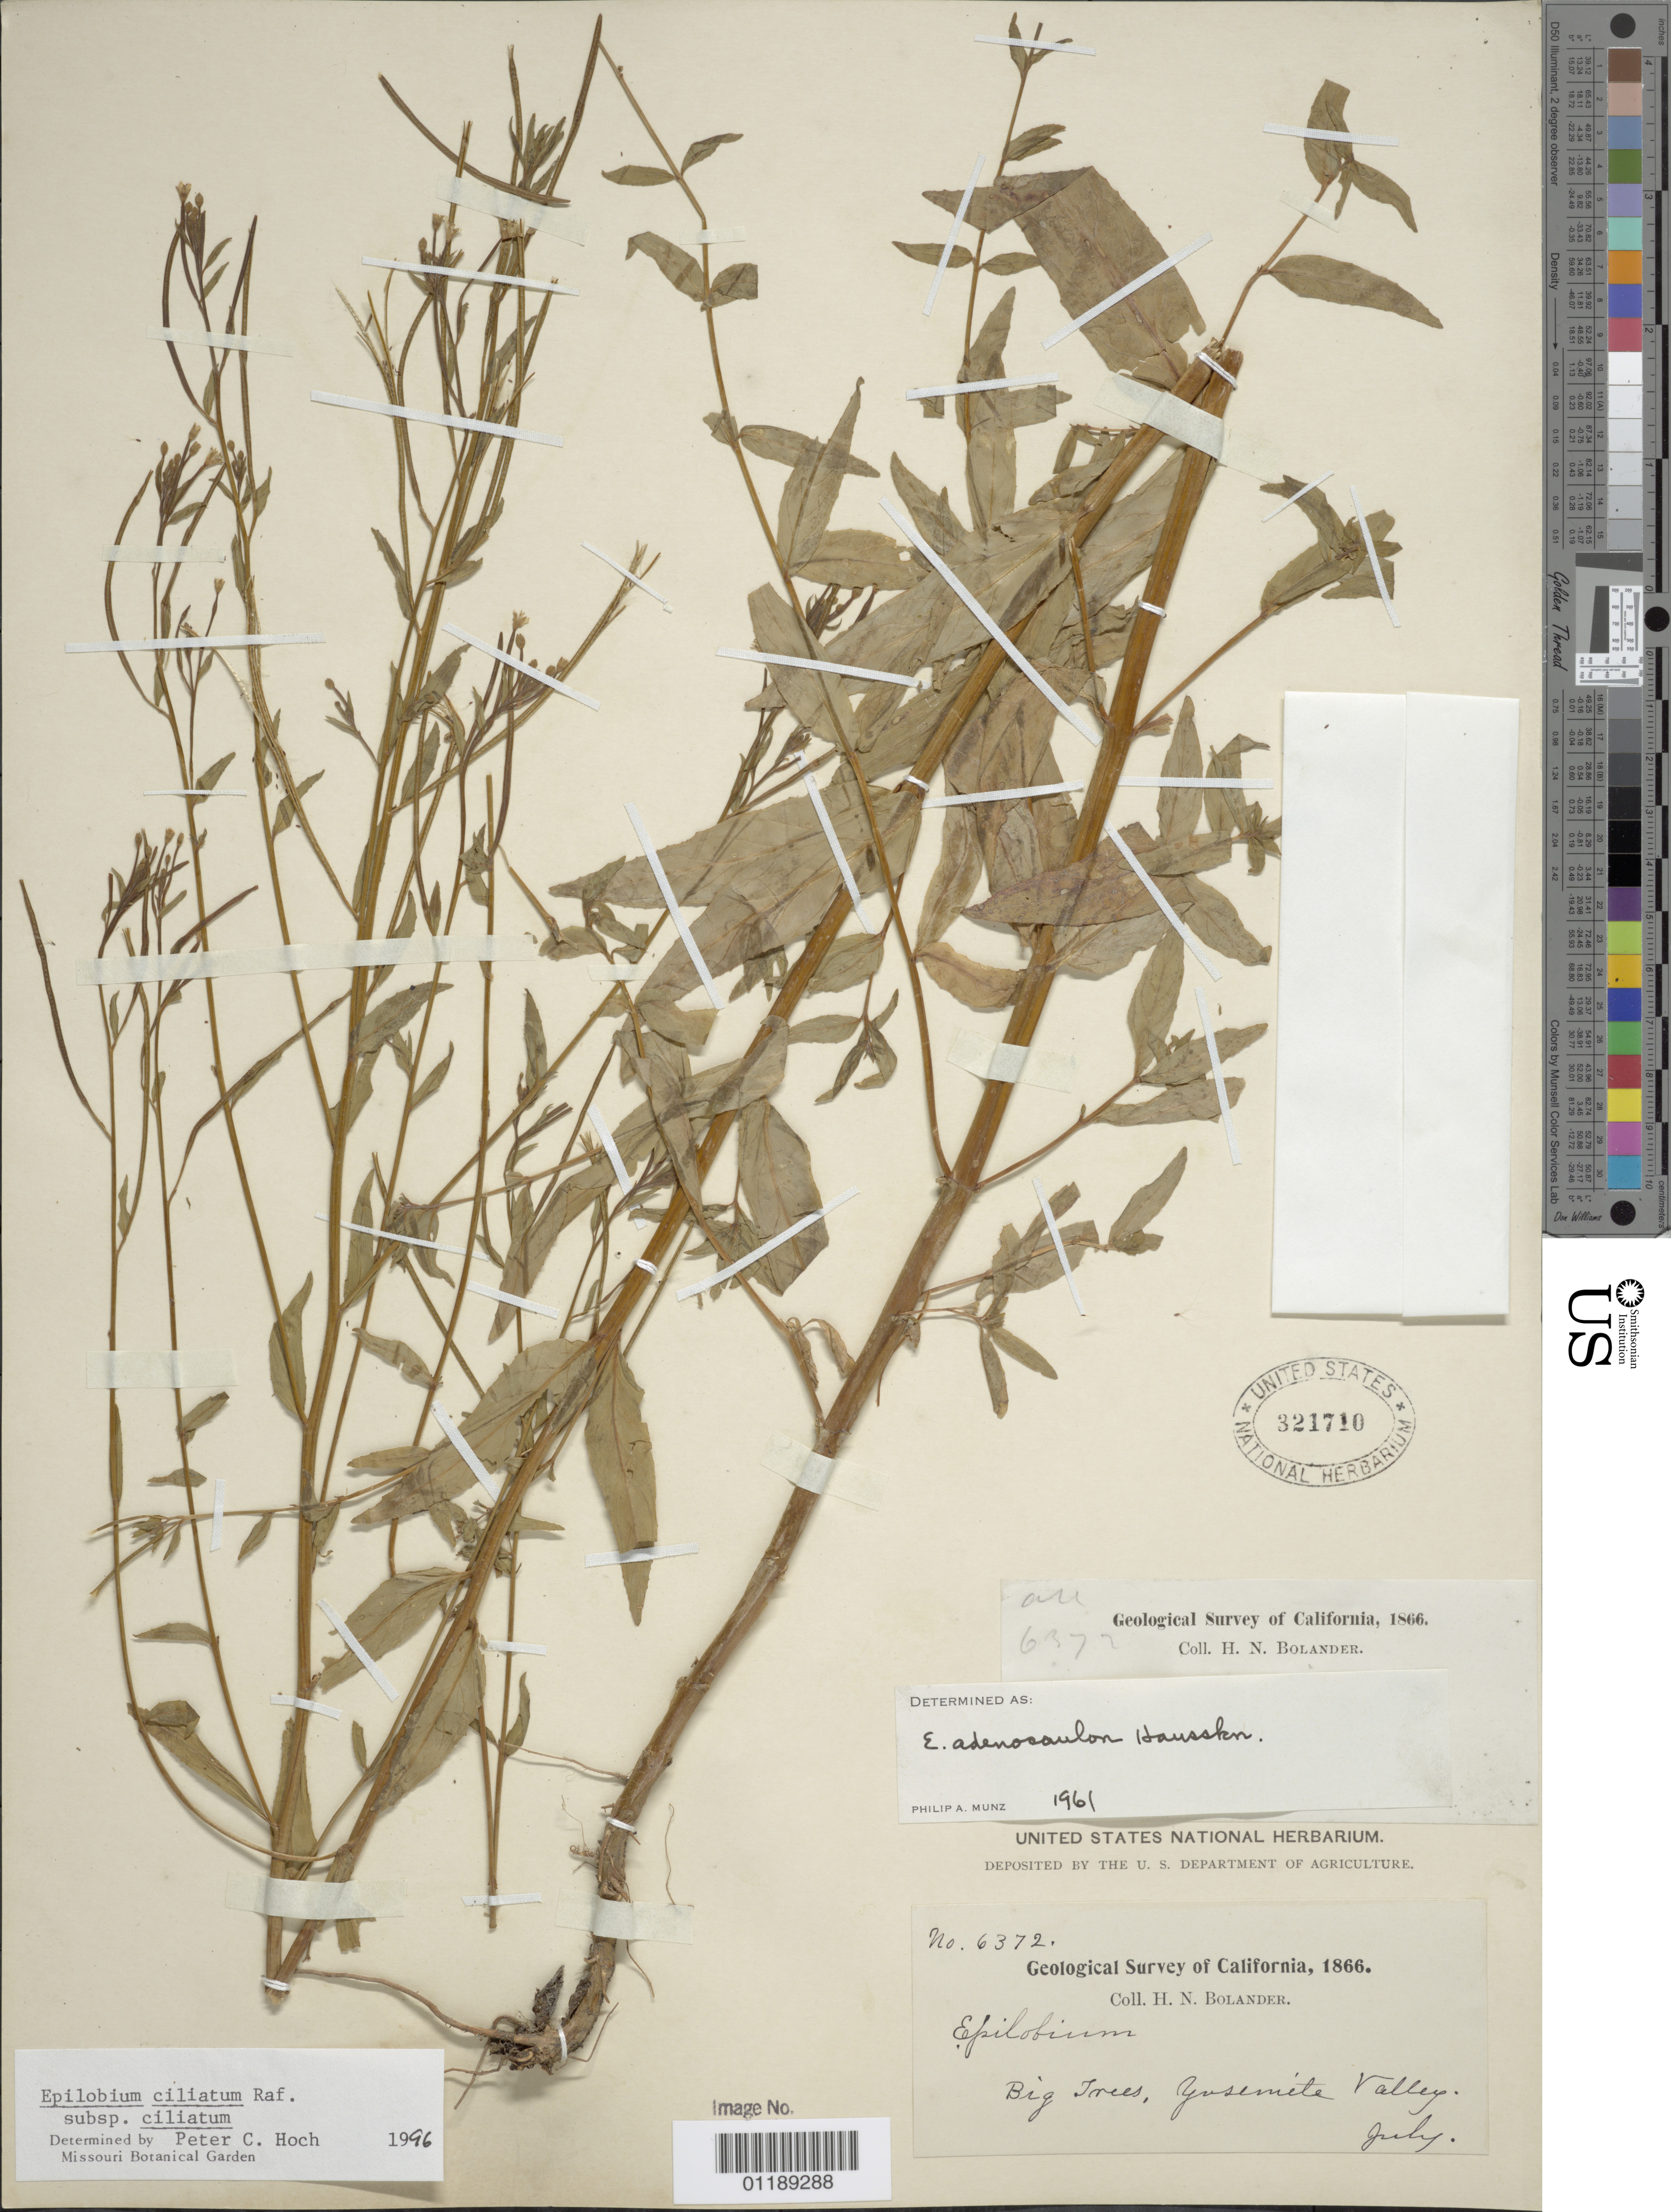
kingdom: Plantae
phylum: Tracheophyta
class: Magnoliopsida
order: Myrtales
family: Onagraceae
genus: Epilobium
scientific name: Epilobium ciliatum subsp. ciliatum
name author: Raf.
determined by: Hoch, P. C.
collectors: H. Bolander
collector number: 6372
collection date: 1866-07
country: United States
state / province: California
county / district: Mariposa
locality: Big Trees, Yosemite Valley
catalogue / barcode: US 321710